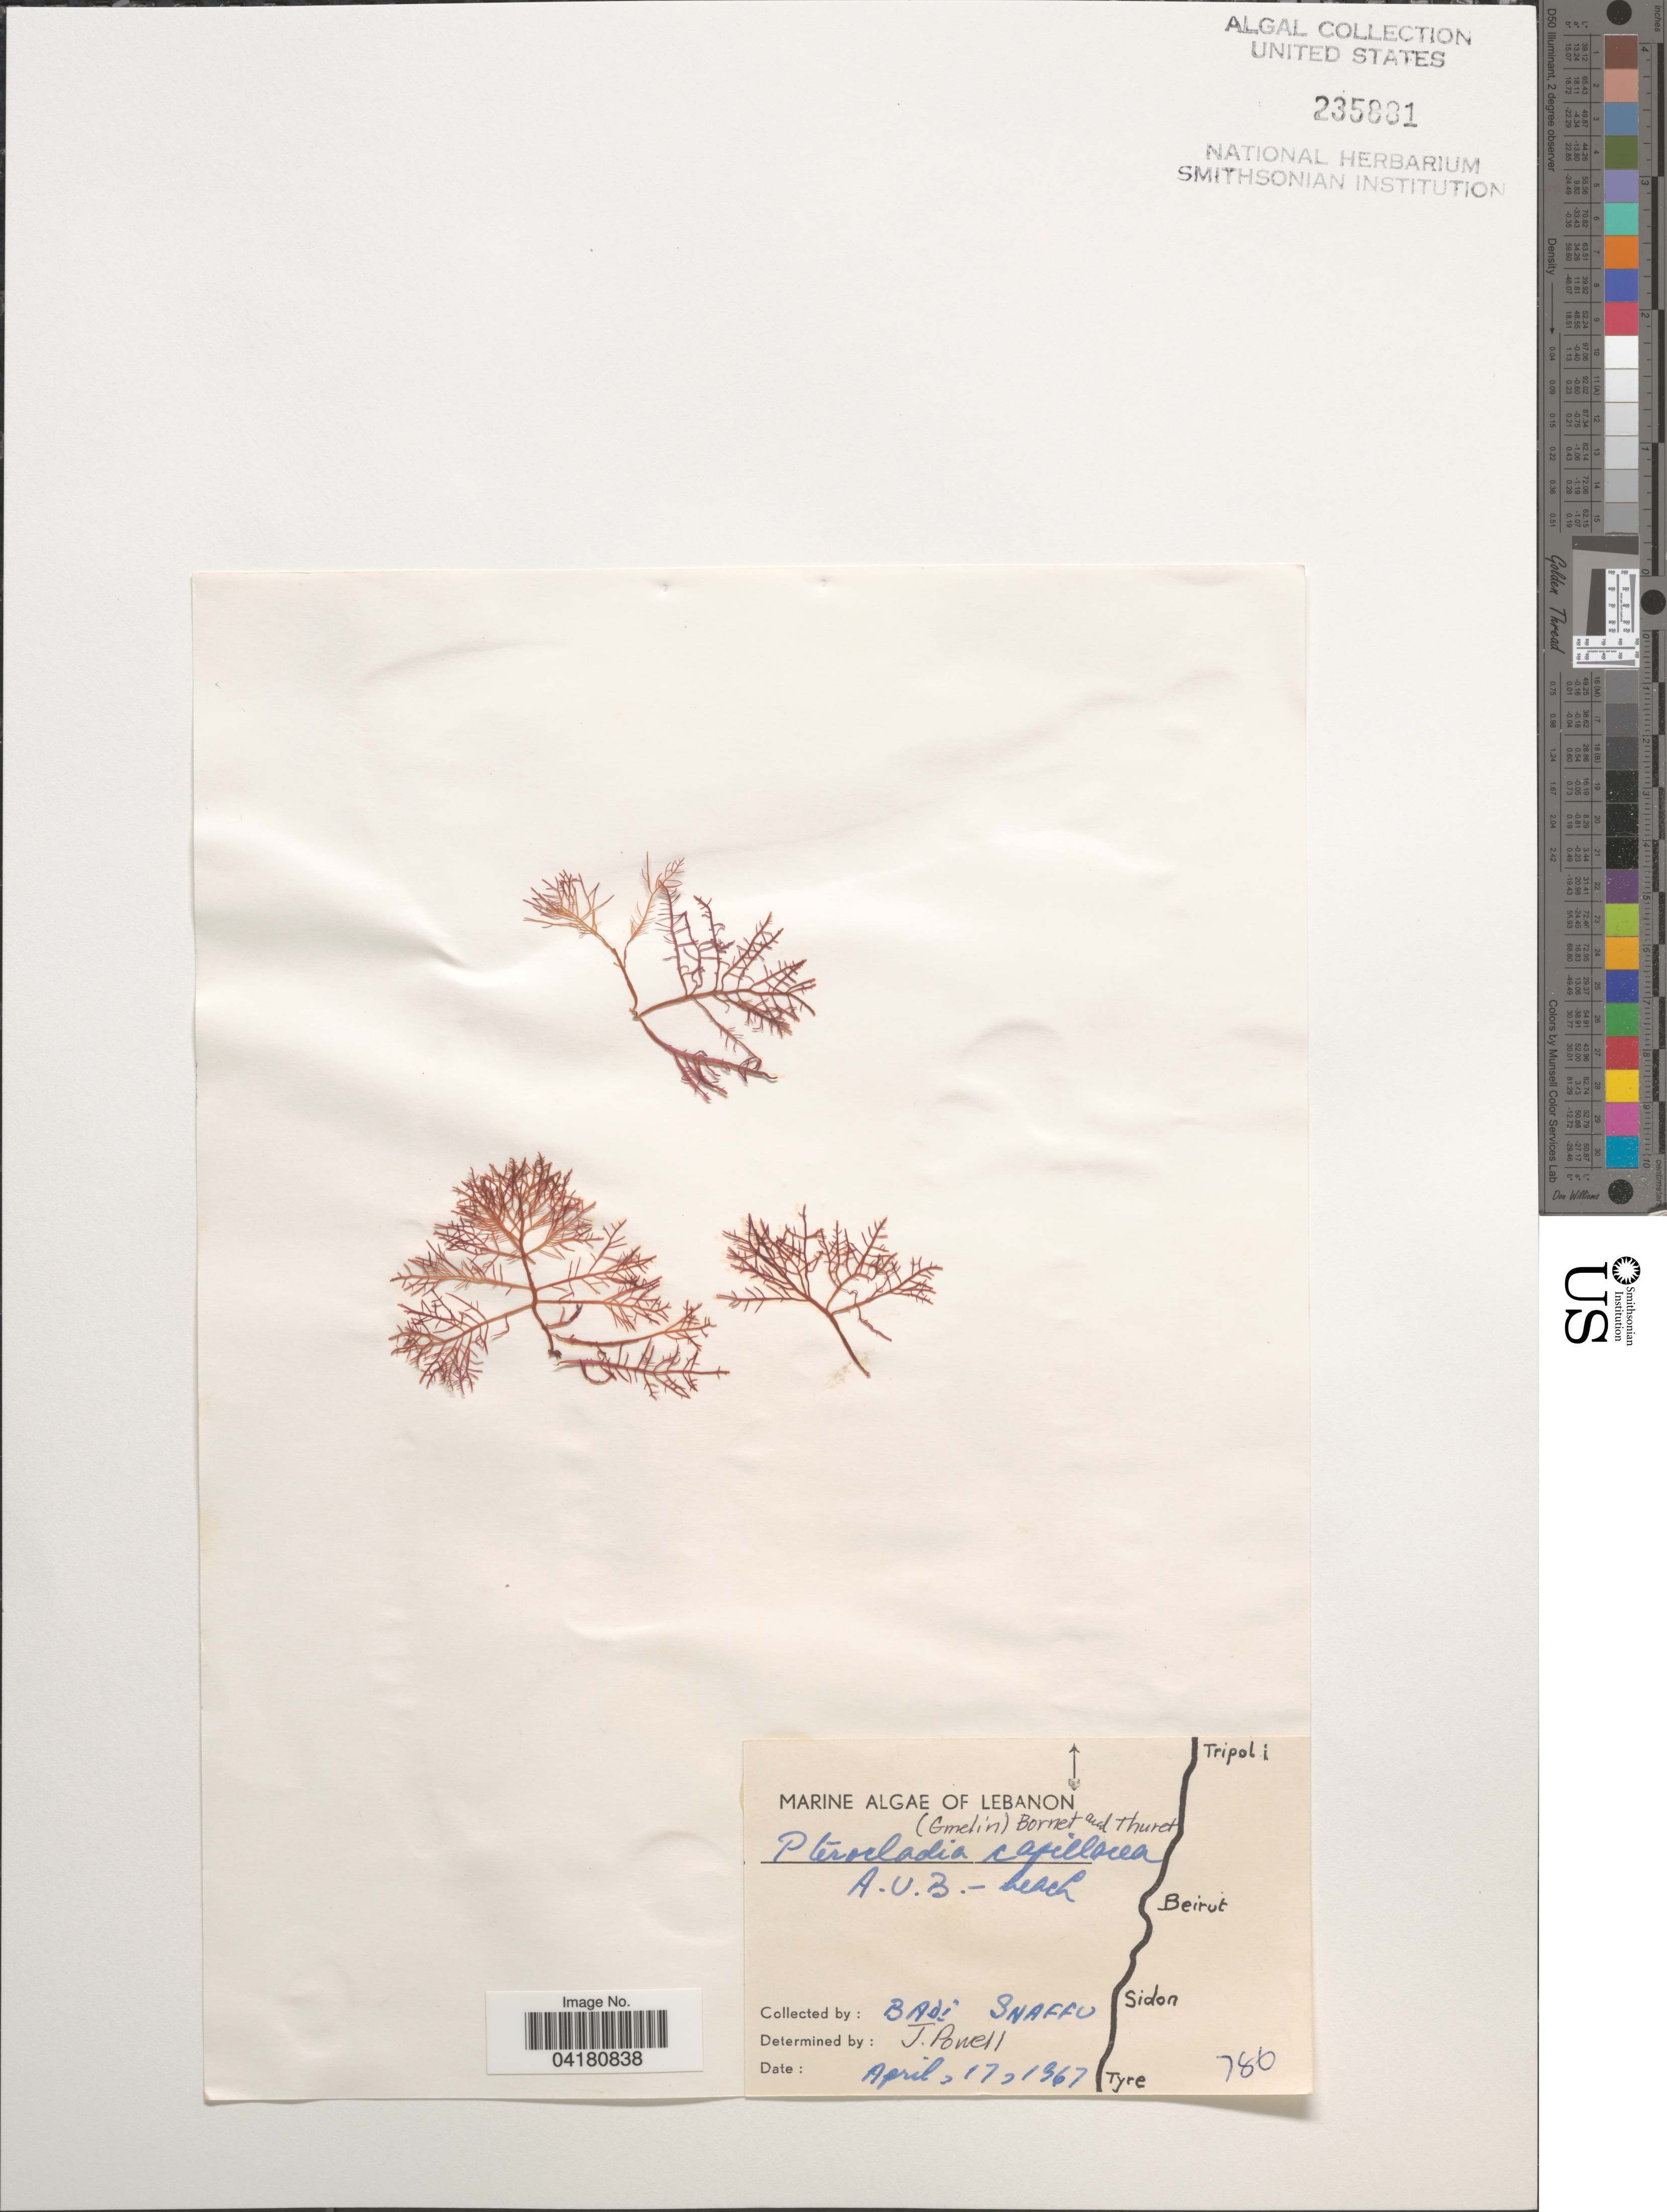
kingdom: Plantae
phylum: Rhodophyta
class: Florideophyceae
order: Gelidiales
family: Pterocladiaceae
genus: Pterocladiella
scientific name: Pterocladiella capillacea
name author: (S.G. Gmel.) Santelices & Hommers.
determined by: Algae name updating Project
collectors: B. Shaffu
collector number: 780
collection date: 1967-04-17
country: Lebanon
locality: A.U.B.- beach.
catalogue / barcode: US 235881